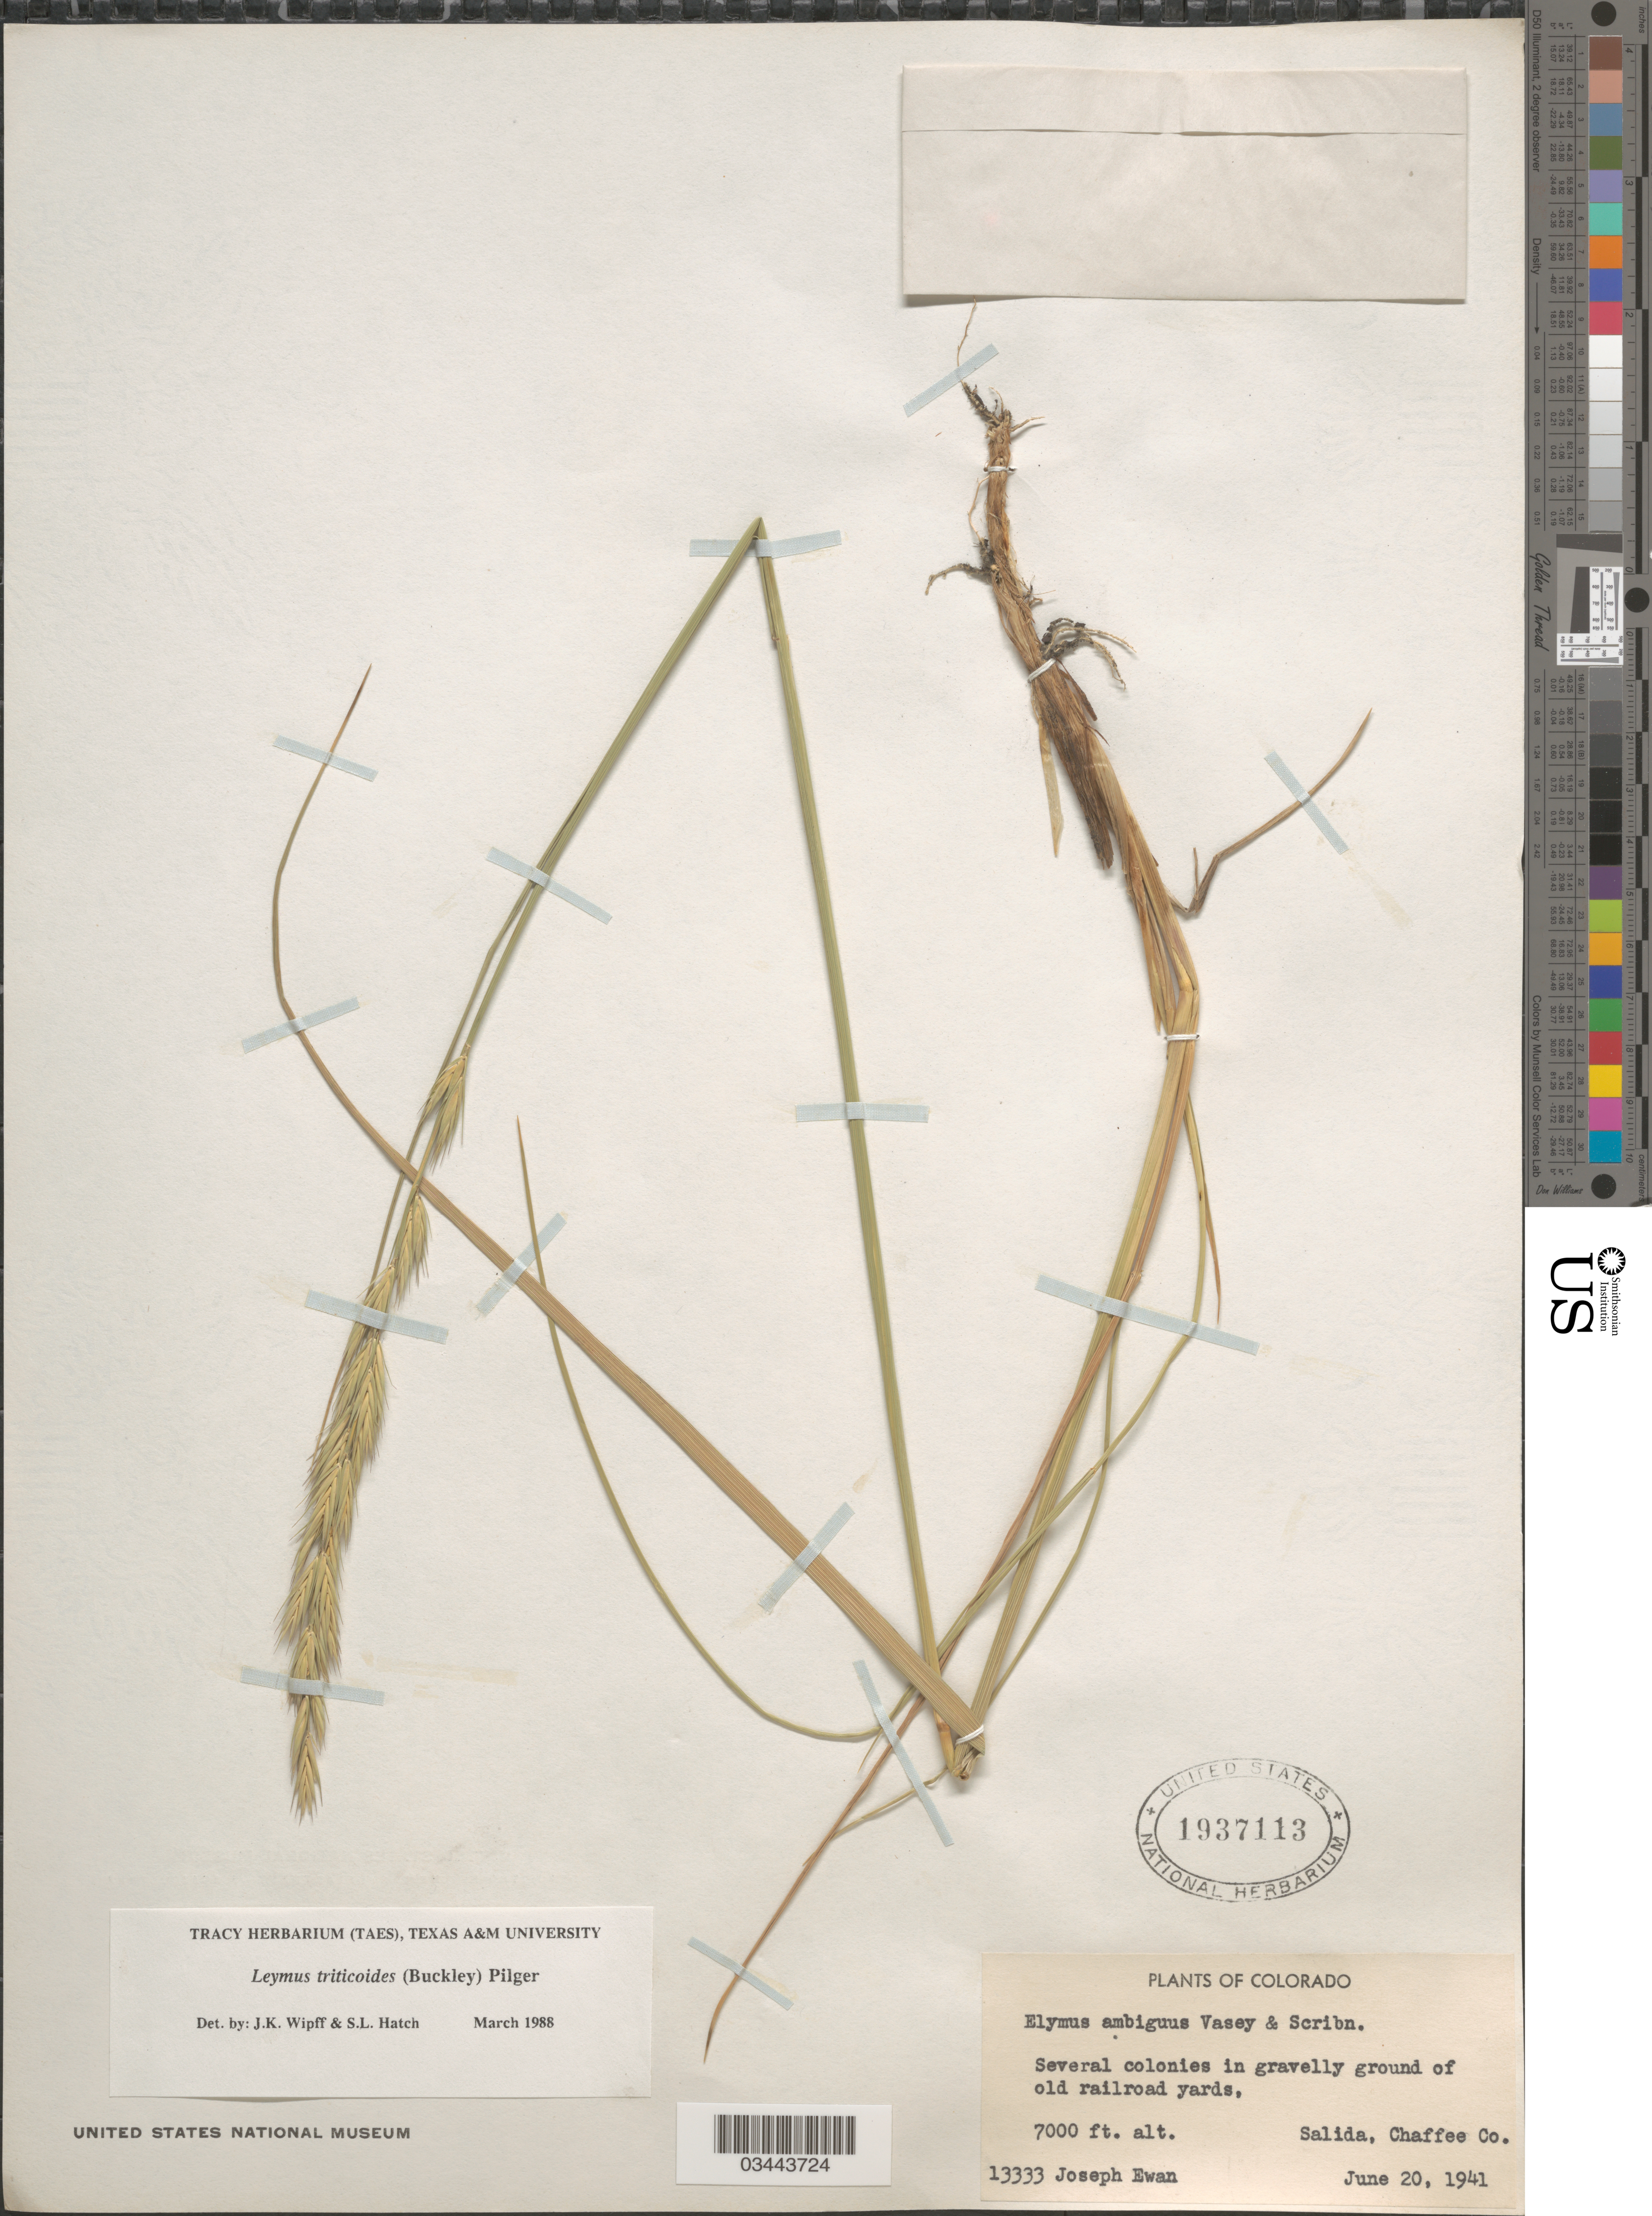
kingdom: Plantae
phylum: Tracheophyta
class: Liliopsida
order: Poales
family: Poaceae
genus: Leymus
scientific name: Leymus triticoides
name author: (Buckley) Pilg.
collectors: J. A. Ewan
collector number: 13333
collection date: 1941-06-20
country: United States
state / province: Colorado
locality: Several colonies in gravelly ground of old railroad yards. Salida, Chaffee Co.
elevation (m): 2134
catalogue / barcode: US 1937113